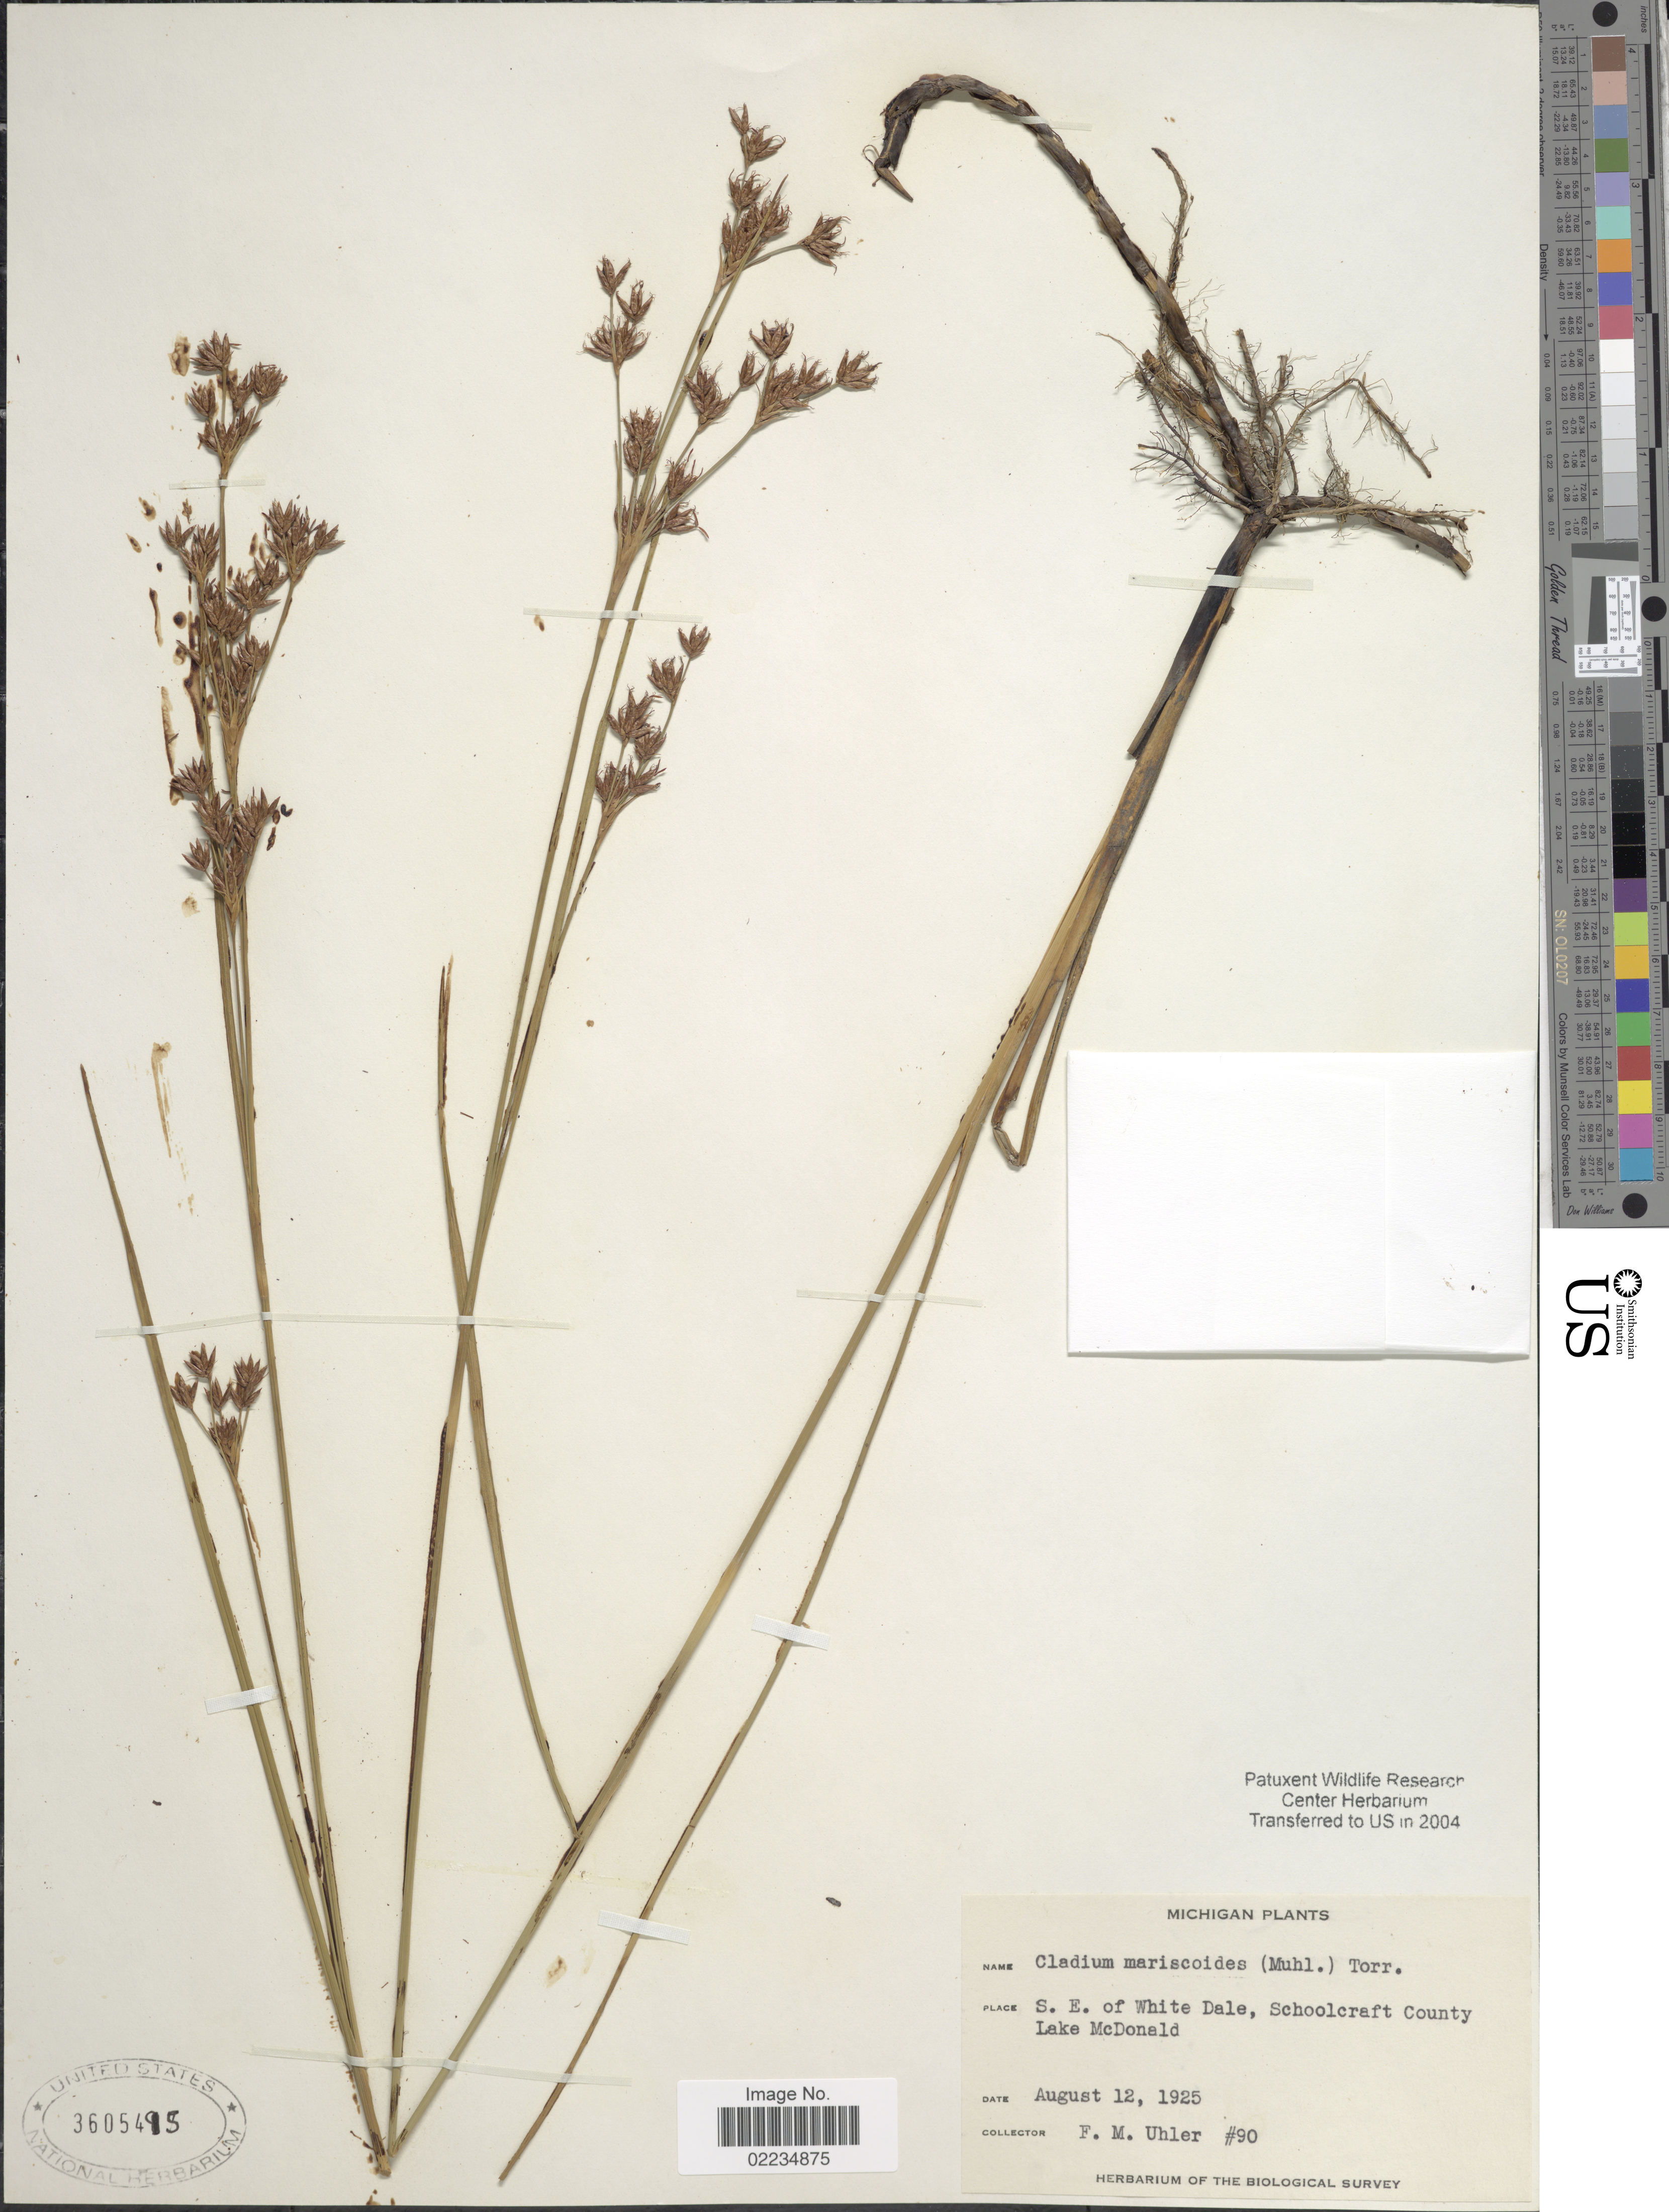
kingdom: Plantae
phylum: Tracheophyta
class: Liliopsida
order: Poales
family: Cyperaceae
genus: Cladium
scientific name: Cladium mariscoides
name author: (Muhl.) Torr.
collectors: F. M. Uhler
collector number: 90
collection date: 1925-08-12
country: United States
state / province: Michigan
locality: S.E. of White Dale, Schoolcraft County, Lake McDonald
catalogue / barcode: US 3605415